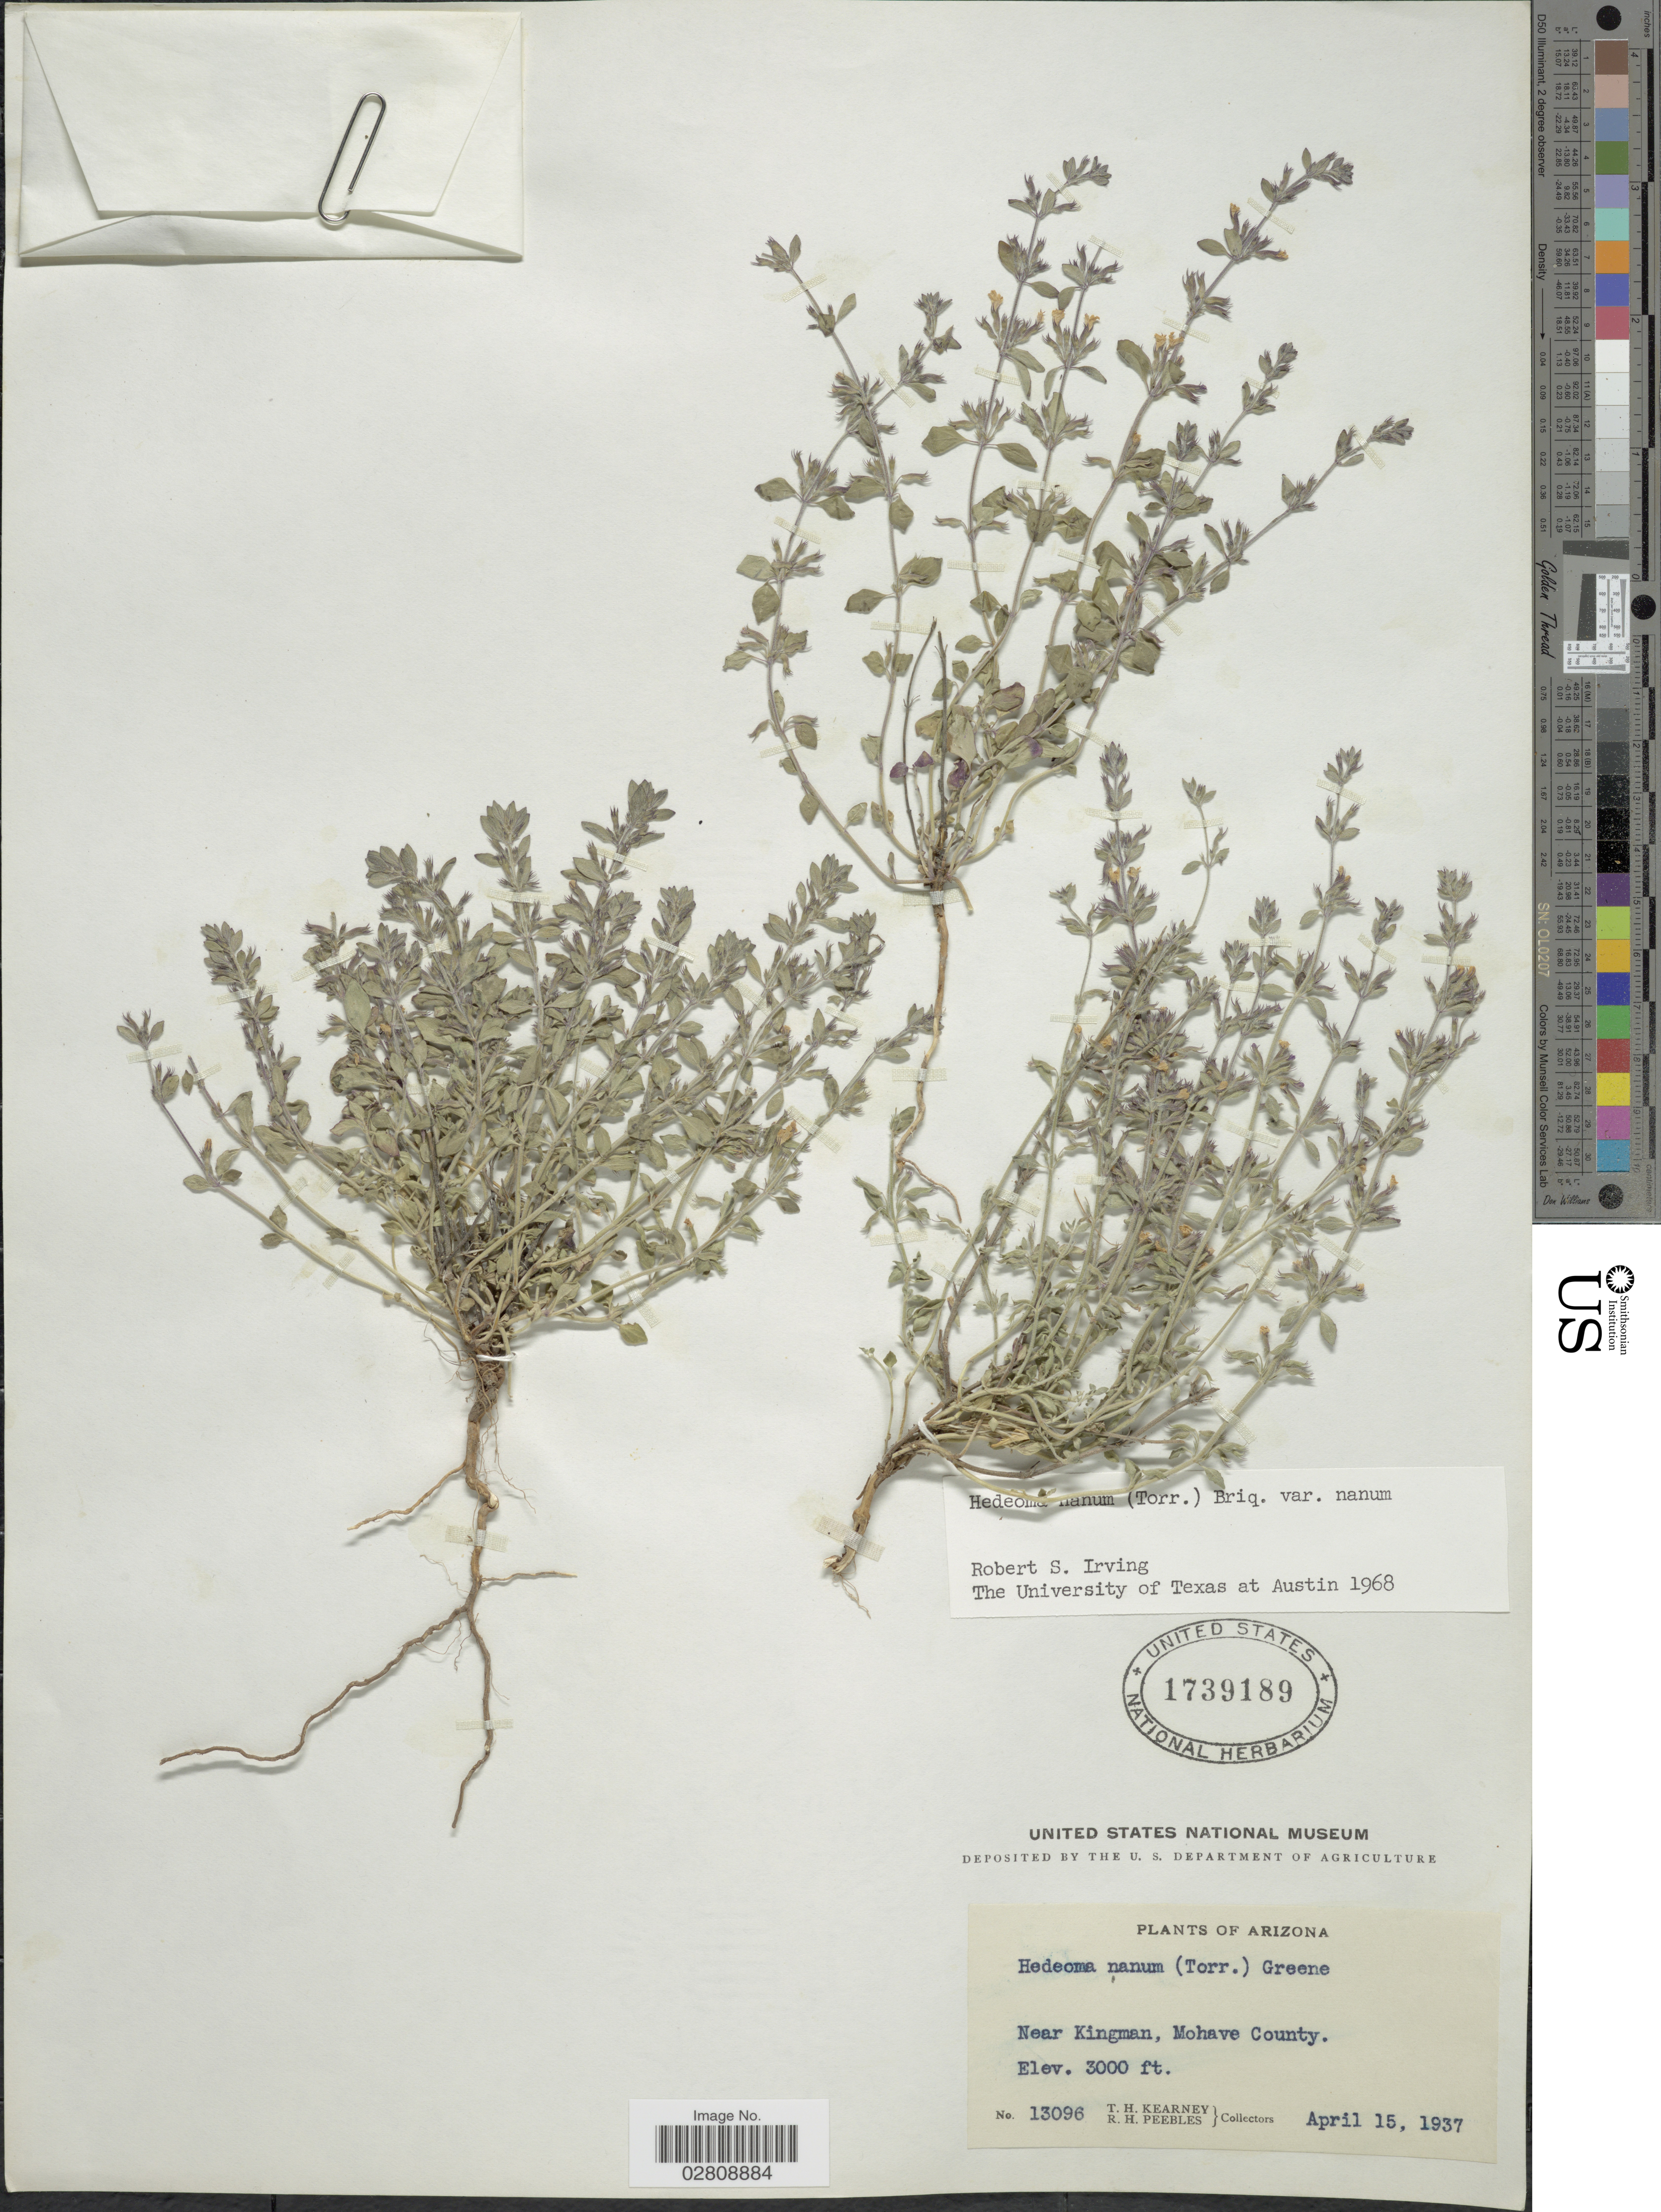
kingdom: Plantae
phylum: Tracheophyta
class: Magnoliopsida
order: Lamiales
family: Lamiaceae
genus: Hedeoma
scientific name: Hedeoma nana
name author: (Torr.) Briq.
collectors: T. H. Kearney & R. H. Peebles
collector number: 13096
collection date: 1937-04-15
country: United States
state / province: Arizona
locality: Near Kingman, Mohave County.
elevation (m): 914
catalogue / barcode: US 1739189